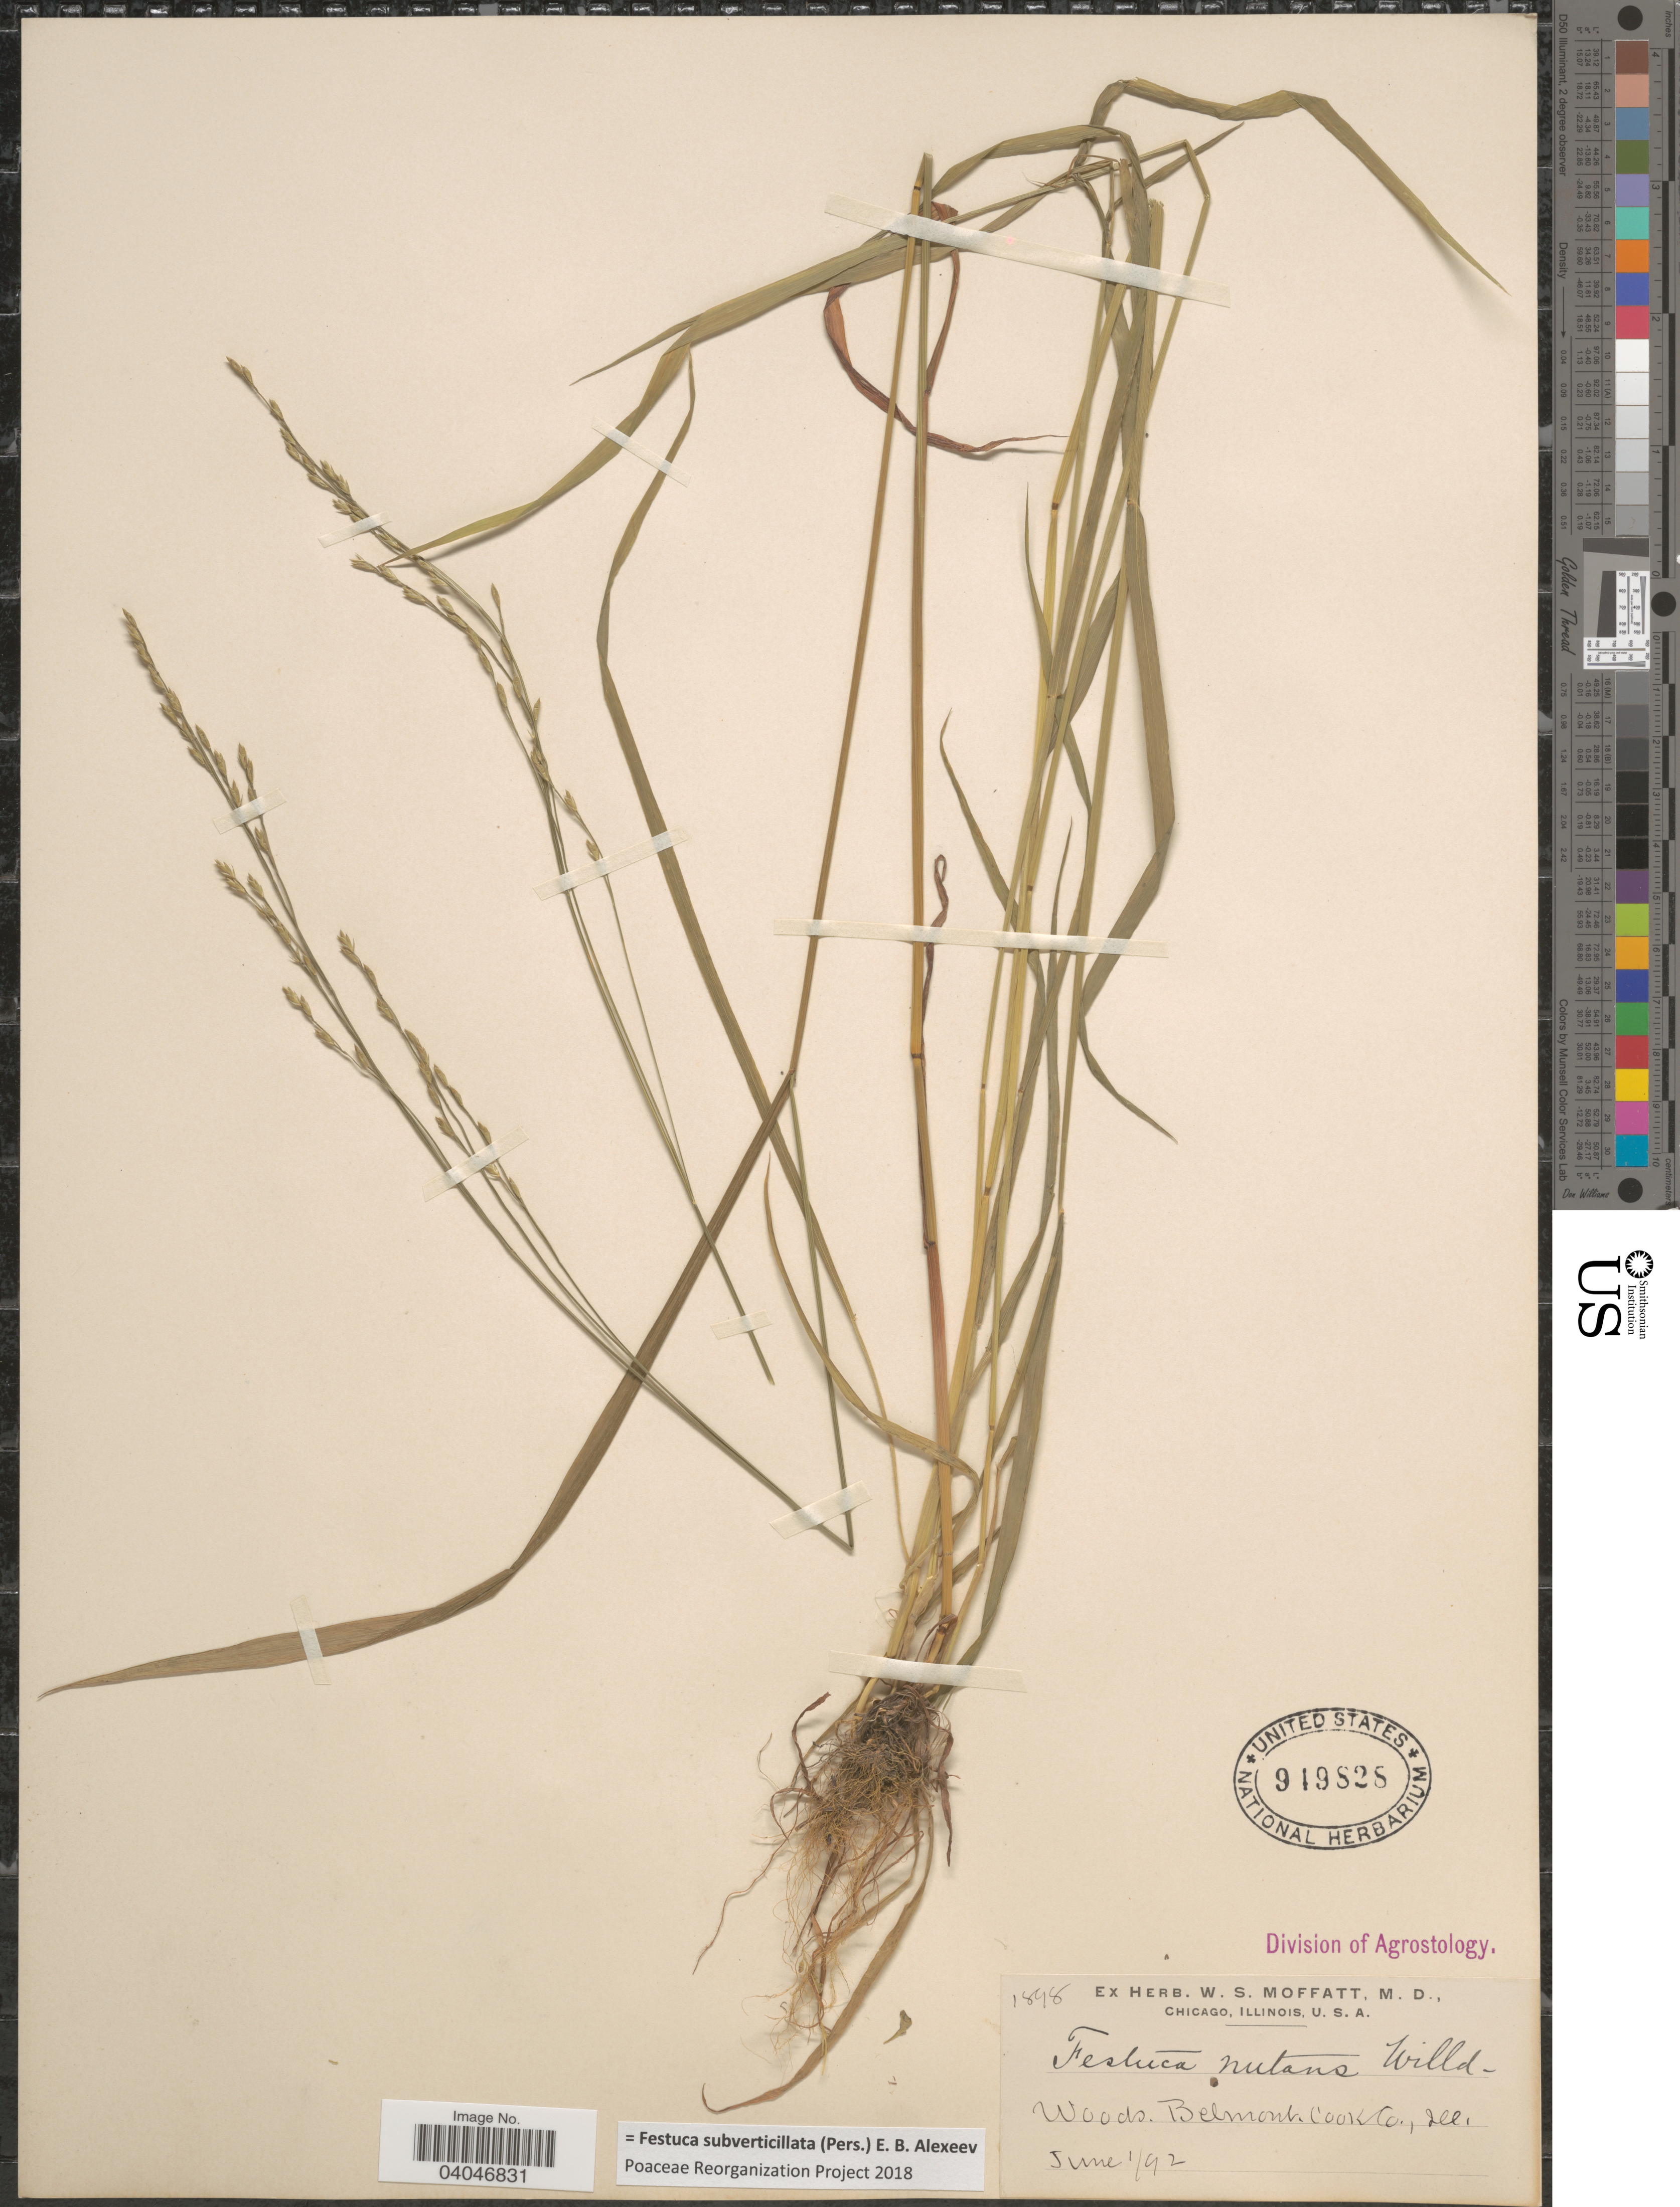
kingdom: Plantae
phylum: Tracheophyta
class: Liliopsida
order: Poales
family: Poaceae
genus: Festuca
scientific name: Festuca subverticillata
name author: (Pers.) E.B. Alexeev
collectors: ex herb. W. S. Moffatt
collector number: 1898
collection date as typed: Transcribed d/m/y: 1/6/92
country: United States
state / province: Illinois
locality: Belmont. Cook Co.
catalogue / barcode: US 949828